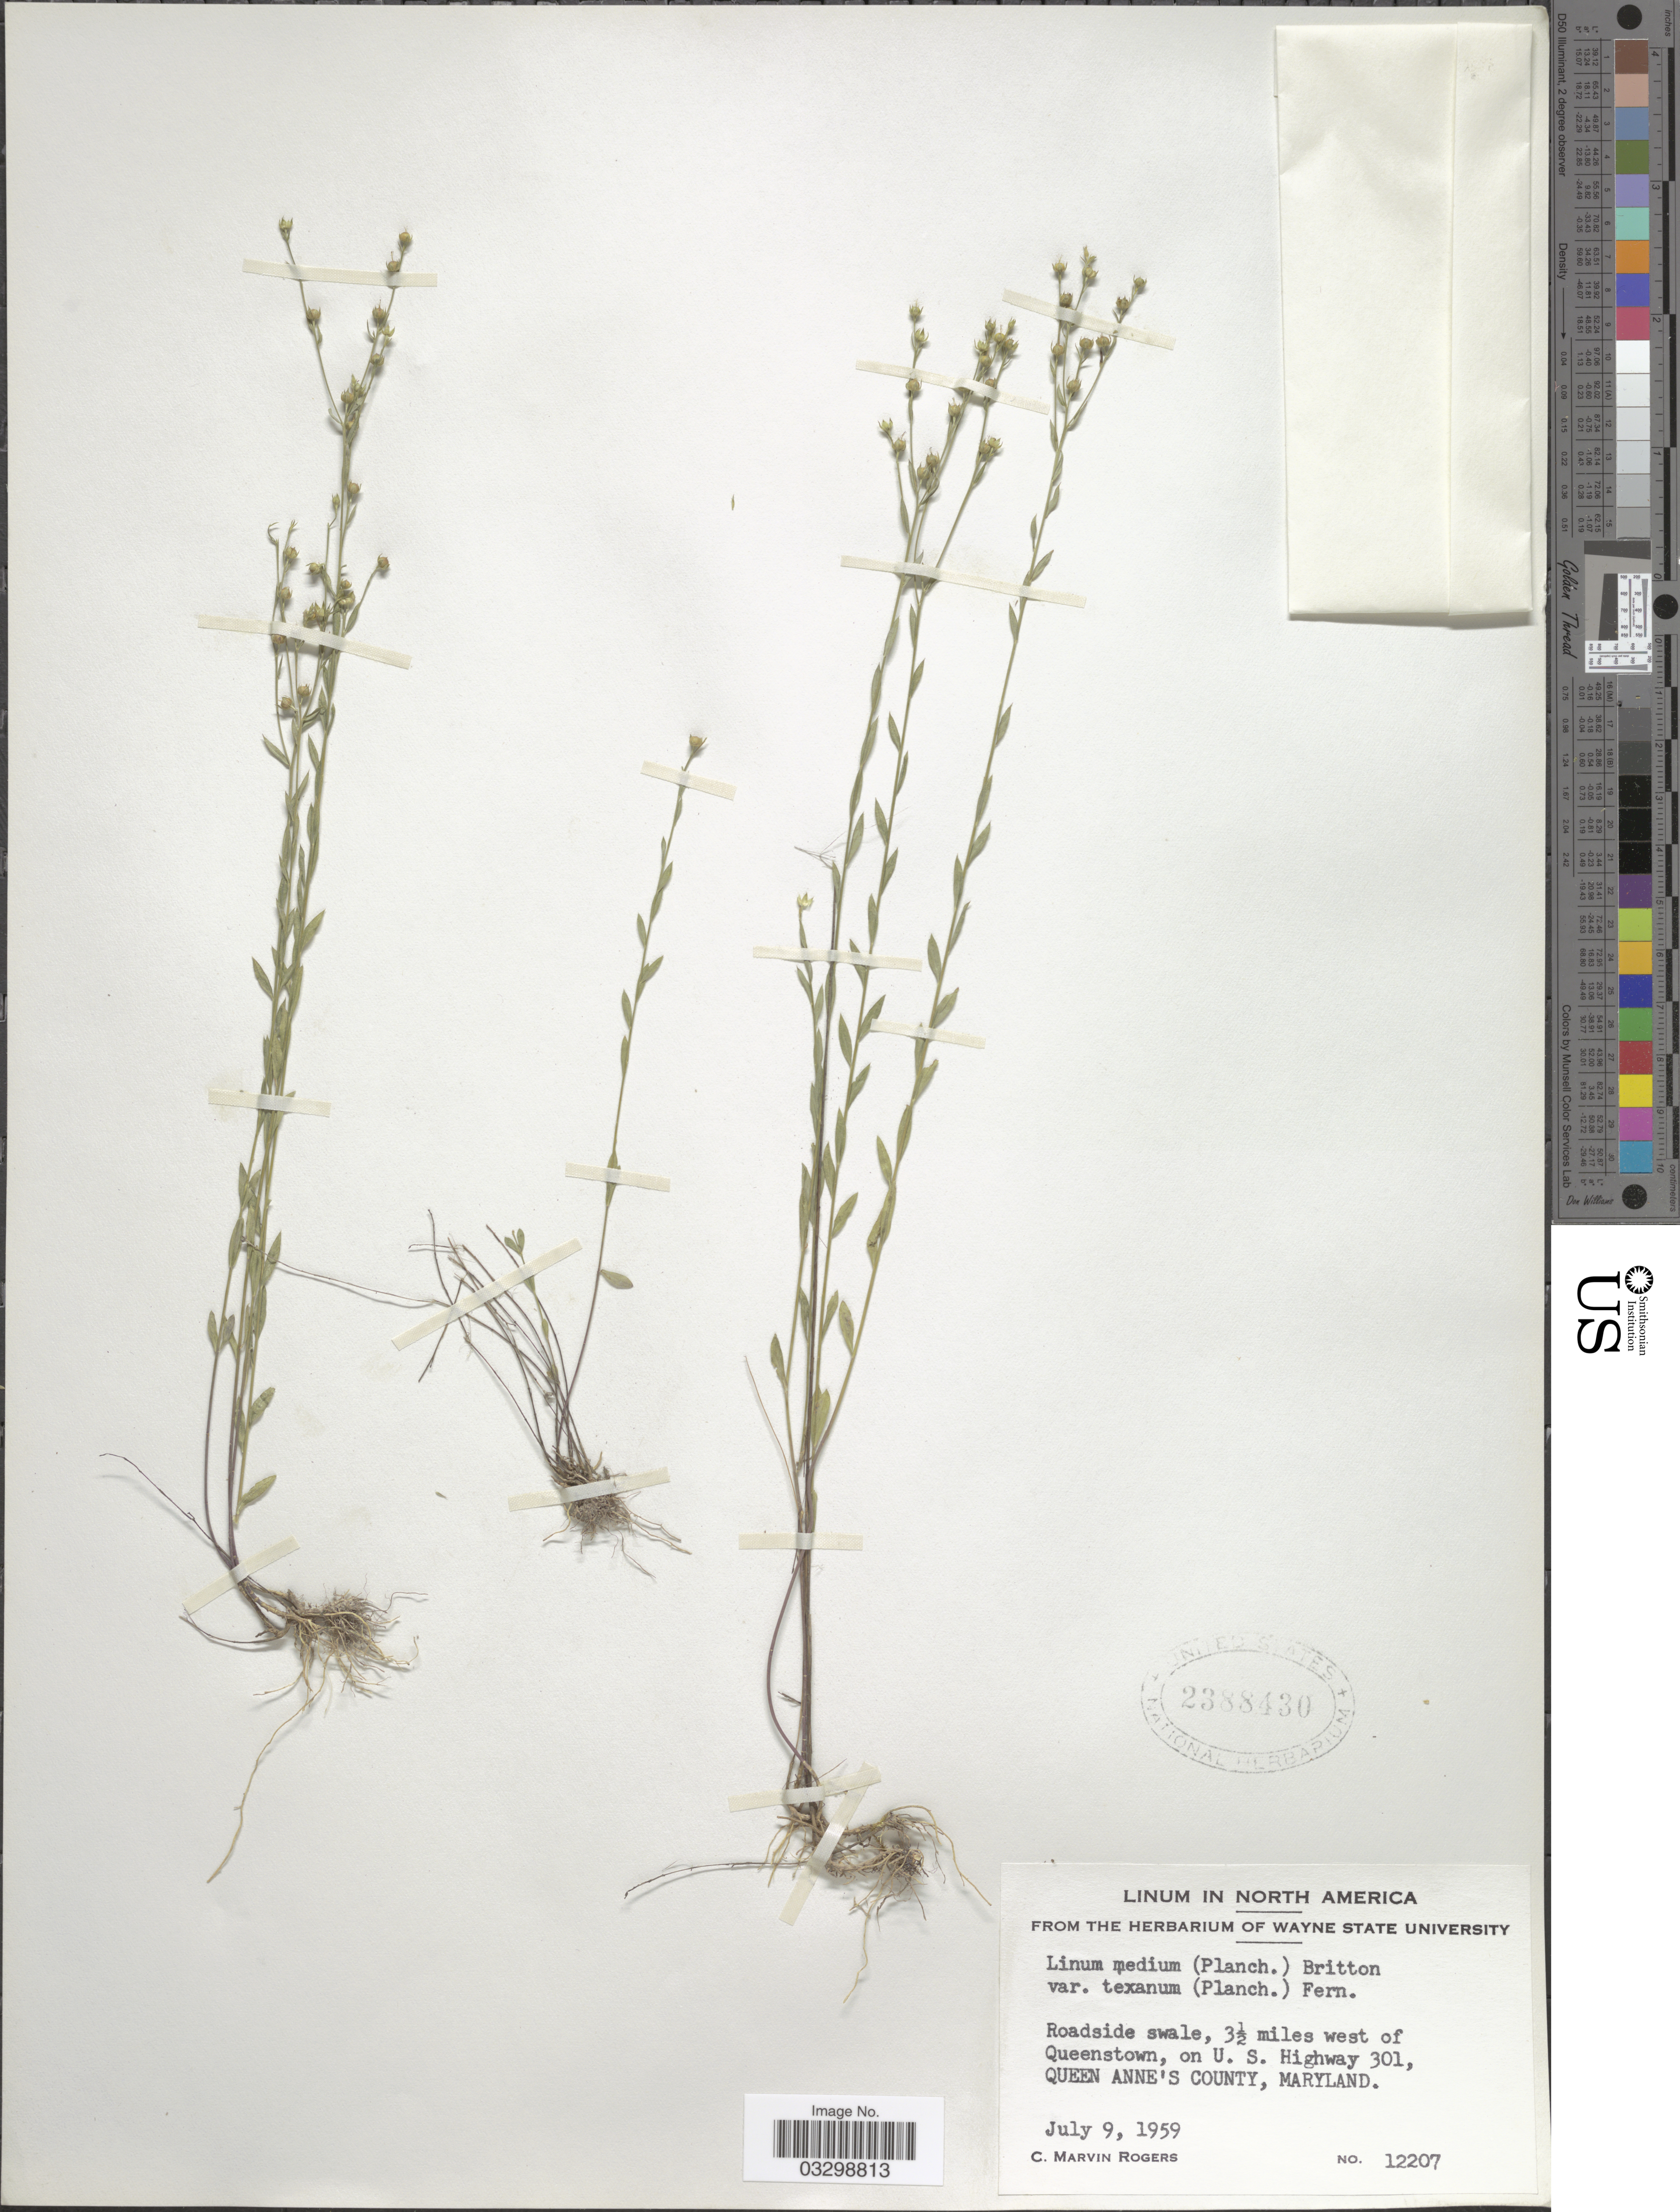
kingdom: Plantae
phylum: Tracheophyta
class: Magnoliopsida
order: Malpighiales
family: Linaceae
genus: Linum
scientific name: Linum medium var. texanum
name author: (Planch.) Fernald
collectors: C. M. Rogers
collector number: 12207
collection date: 1959-07-09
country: United States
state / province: Maryland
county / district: Queen Anne's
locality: Roadside swale, 3½ miles west of Queenstown, on U.S. Highway 301, Queen Anne's County.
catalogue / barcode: US 2388430